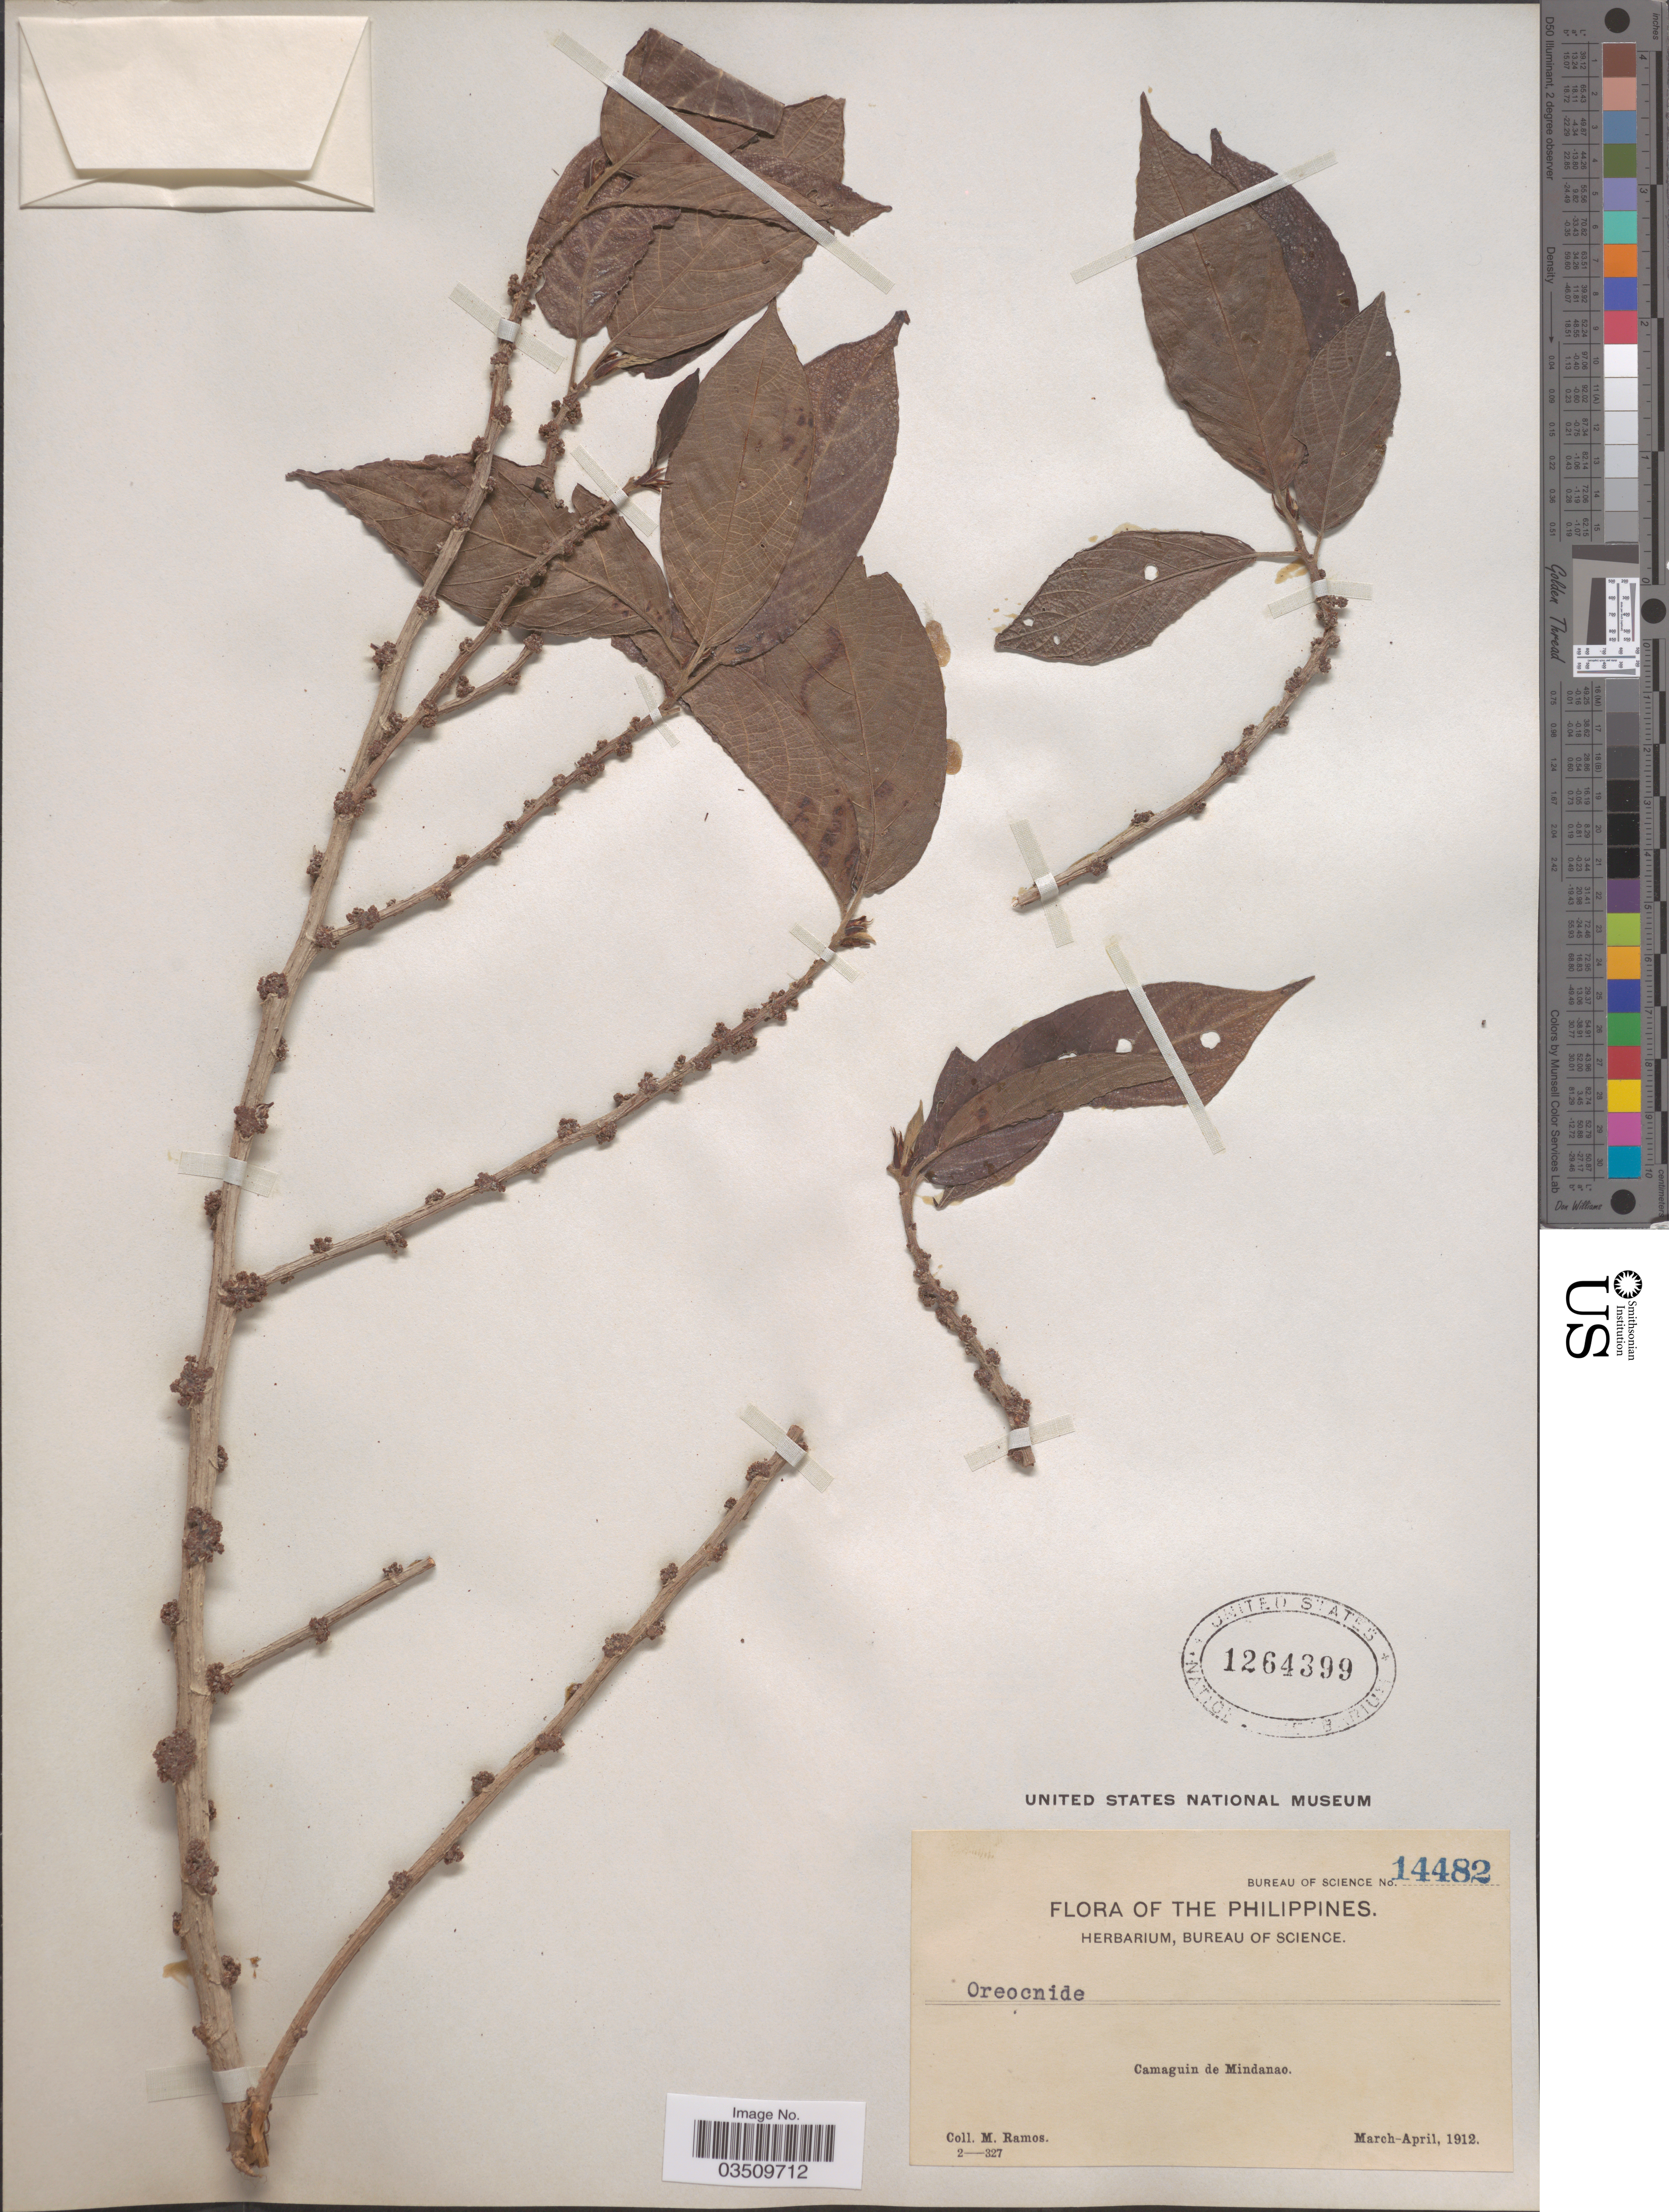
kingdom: Plantae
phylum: Tracheophyta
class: Magnoliopsida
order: Rosales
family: Urticaceae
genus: Oreocnide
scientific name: Oreocnide sp.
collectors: M. Ramos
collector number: Bureau of Science 14482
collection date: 1912-03/1912-04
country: Philippines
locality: Camaguin de Mindanao.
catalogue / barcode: US 1264399